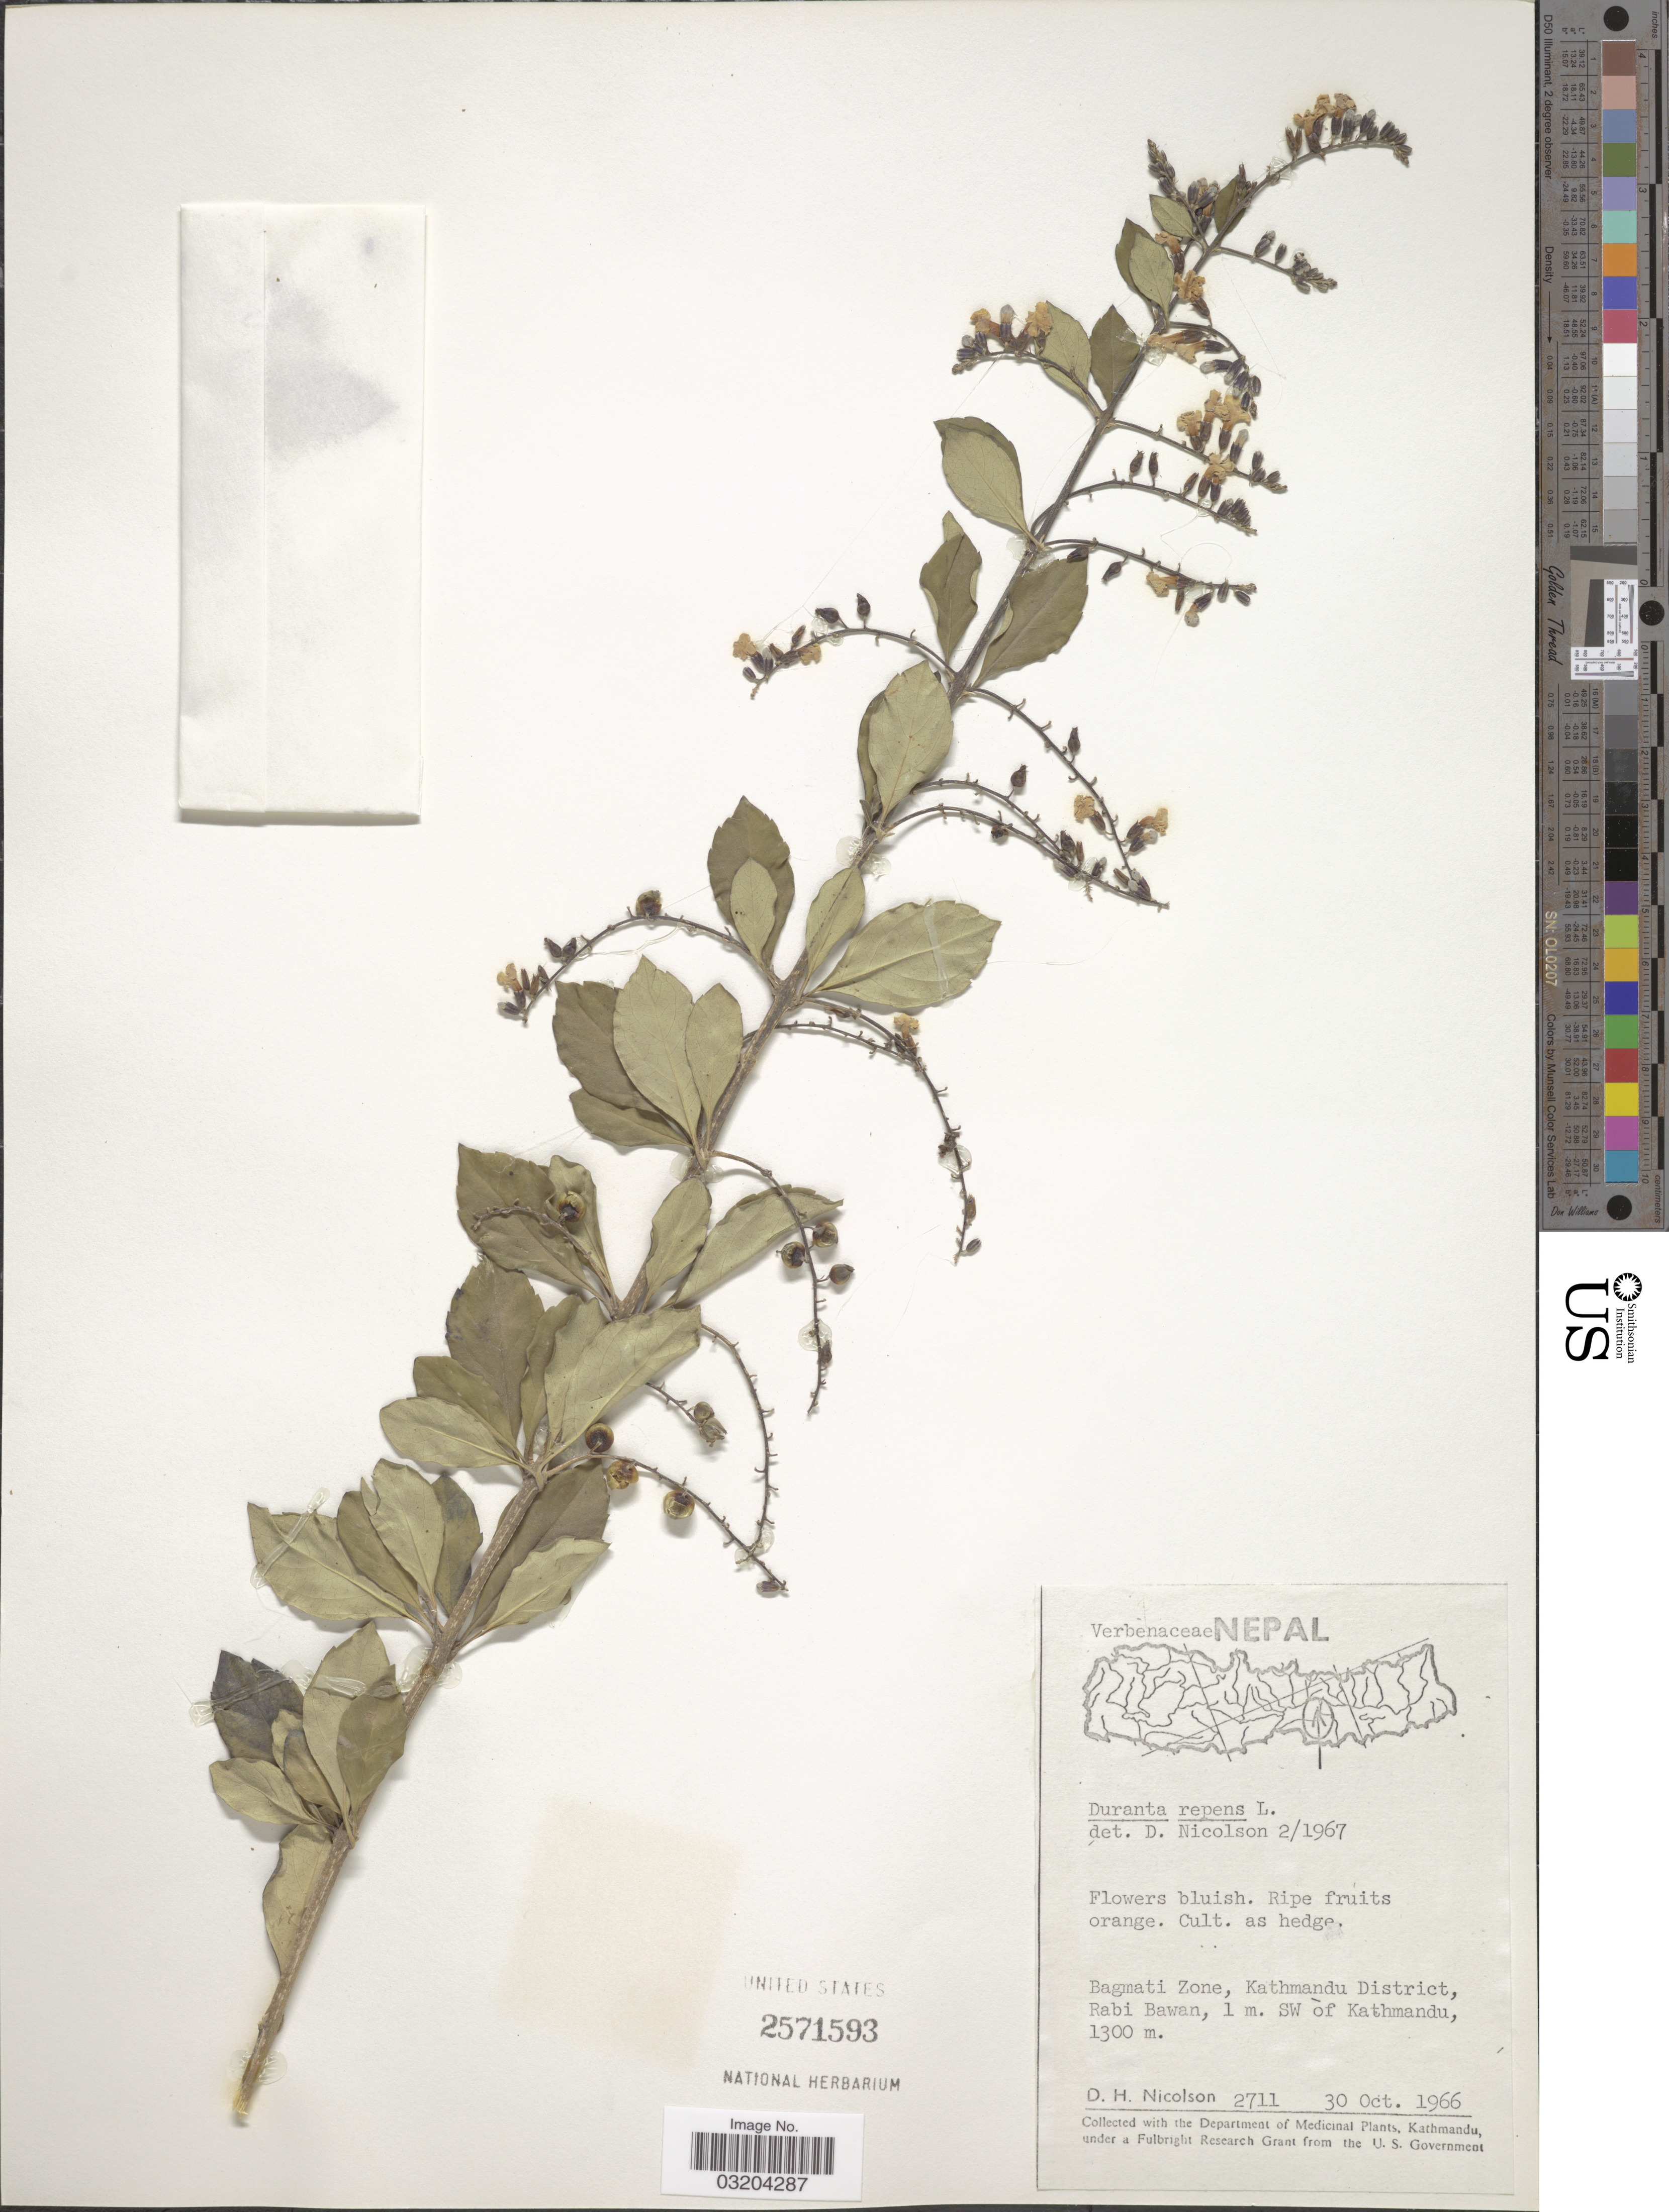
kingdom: Plantae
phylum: Tracheophyta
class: Magnoliopsida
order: Lamiales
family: Verbenaceae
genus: Duranta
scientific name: Duranta erecta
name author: L.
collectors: D. H. Nicolson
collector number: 2711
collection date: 1966-10-30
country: Nepal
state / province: Bagmati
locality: Bagmati Zone, Kathmandu District, Rabi Bawan, 1 m. SW of Kathmandu.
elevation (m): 1300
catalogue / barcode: US 2571593